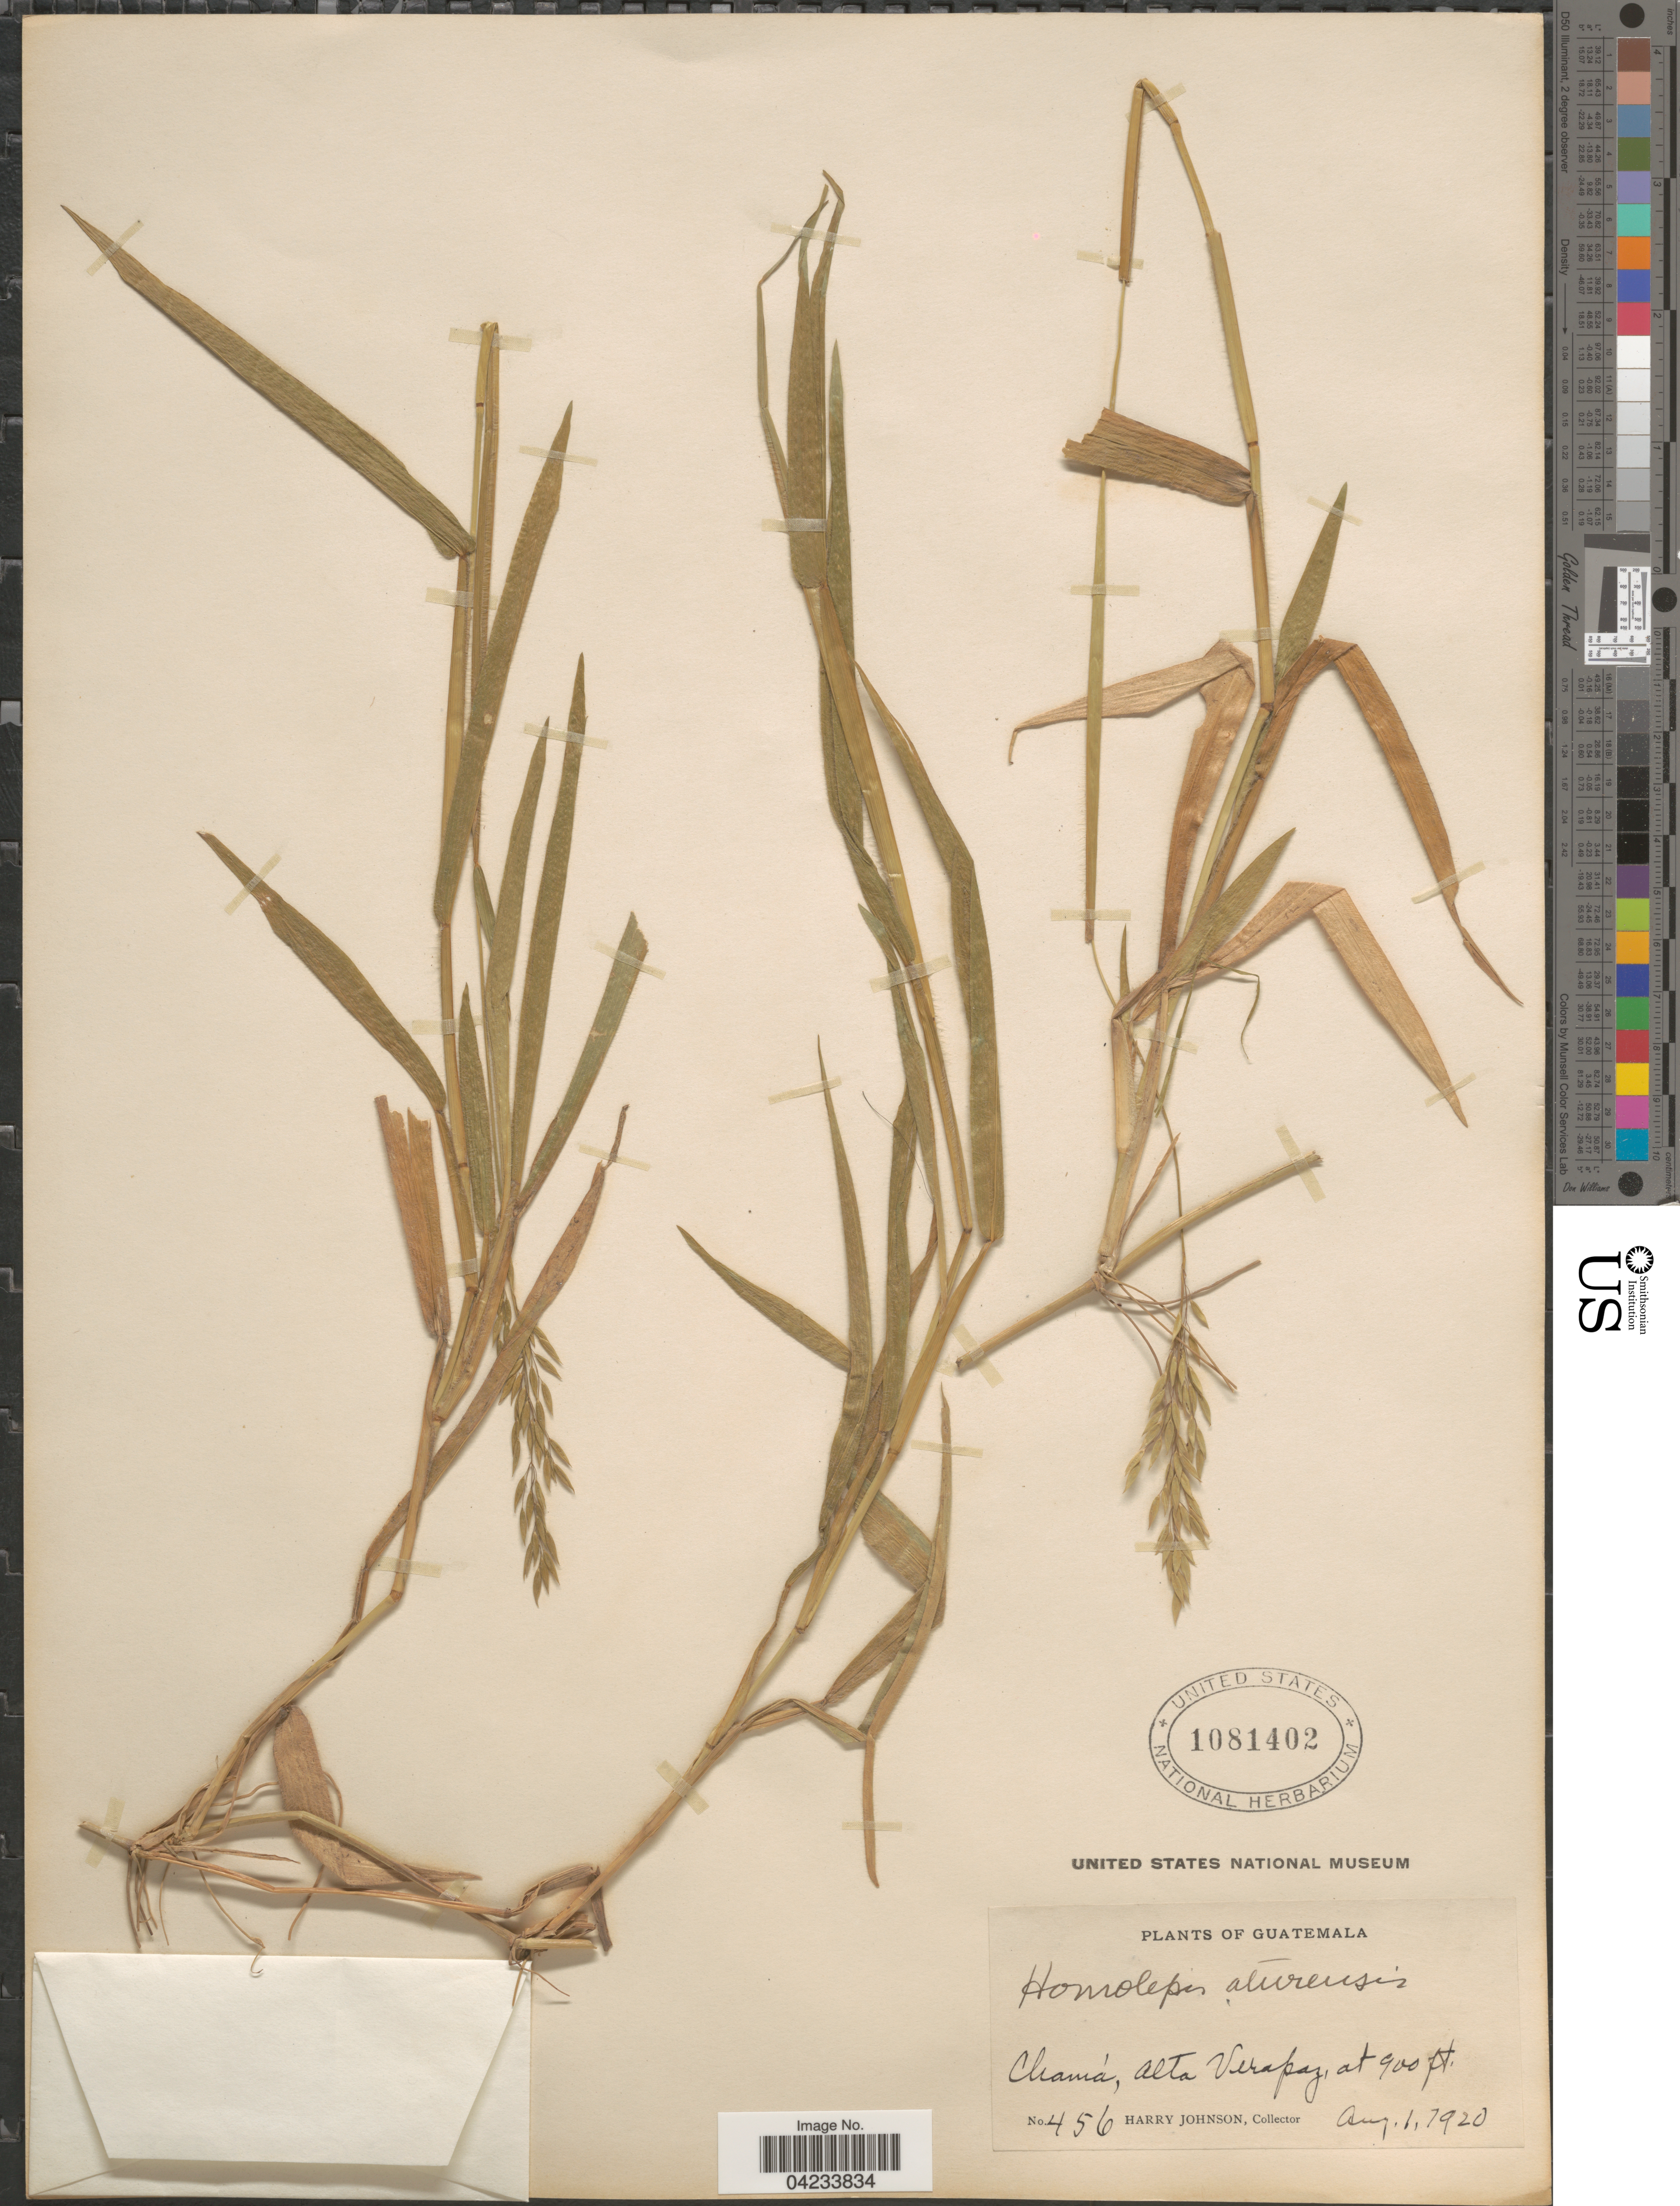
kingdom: Plantae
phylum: Tracheophyta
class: Liliopsida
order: Poales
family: Poaceae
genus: Homolepis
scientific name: Homolepis aturensis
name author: (Kunth) Chase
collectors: H. Johnson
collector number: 456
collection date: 1920-08-01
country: Guatemala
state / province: Alta Verapaz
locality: Chamá, Alta Verapaz.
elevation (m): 274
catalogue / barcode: US 1081402